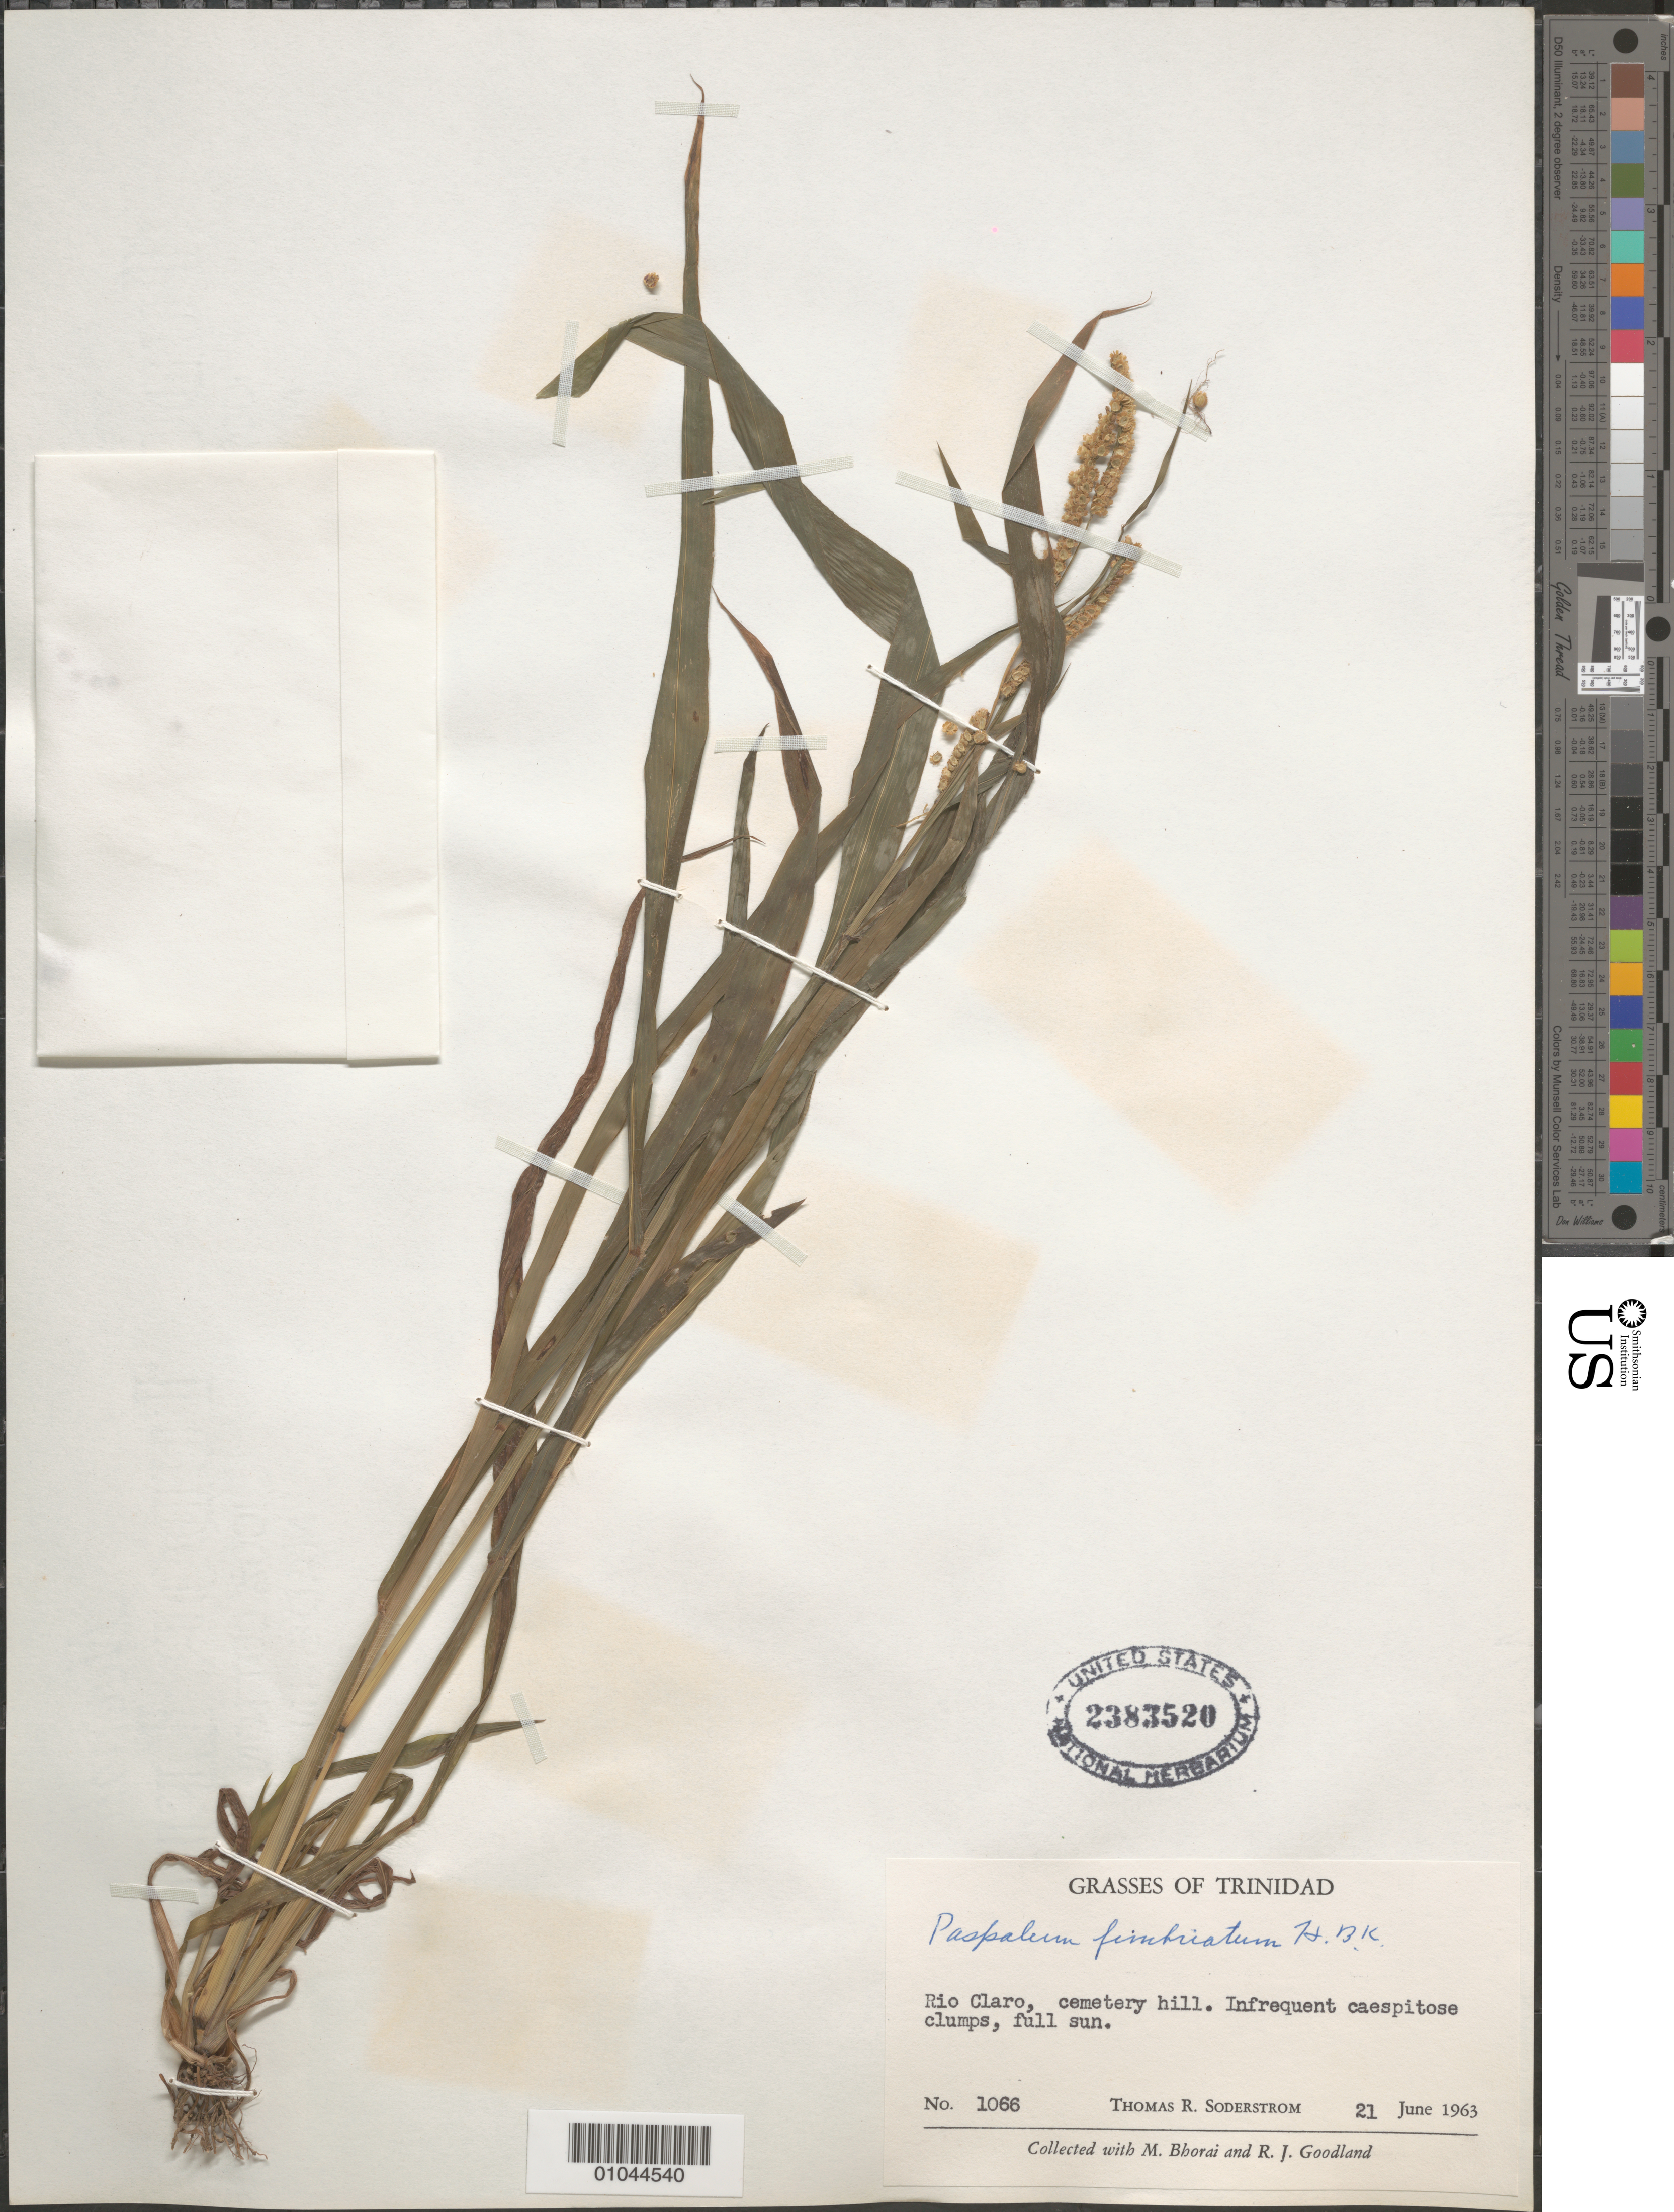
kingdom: Plantae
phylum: Tracheophyta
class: Liliopsida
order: Poales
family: Poaceae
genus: Paspalum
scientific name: Paspalum fimbriatum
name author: Kunth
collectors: T. R. Soderstrom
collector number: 1066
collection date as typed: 21 Jun 1963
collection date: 1963-06-21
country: Trinidad and Tobago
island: Trinidad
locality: Rio Claro, cemetary hill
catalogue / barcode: US 2383520